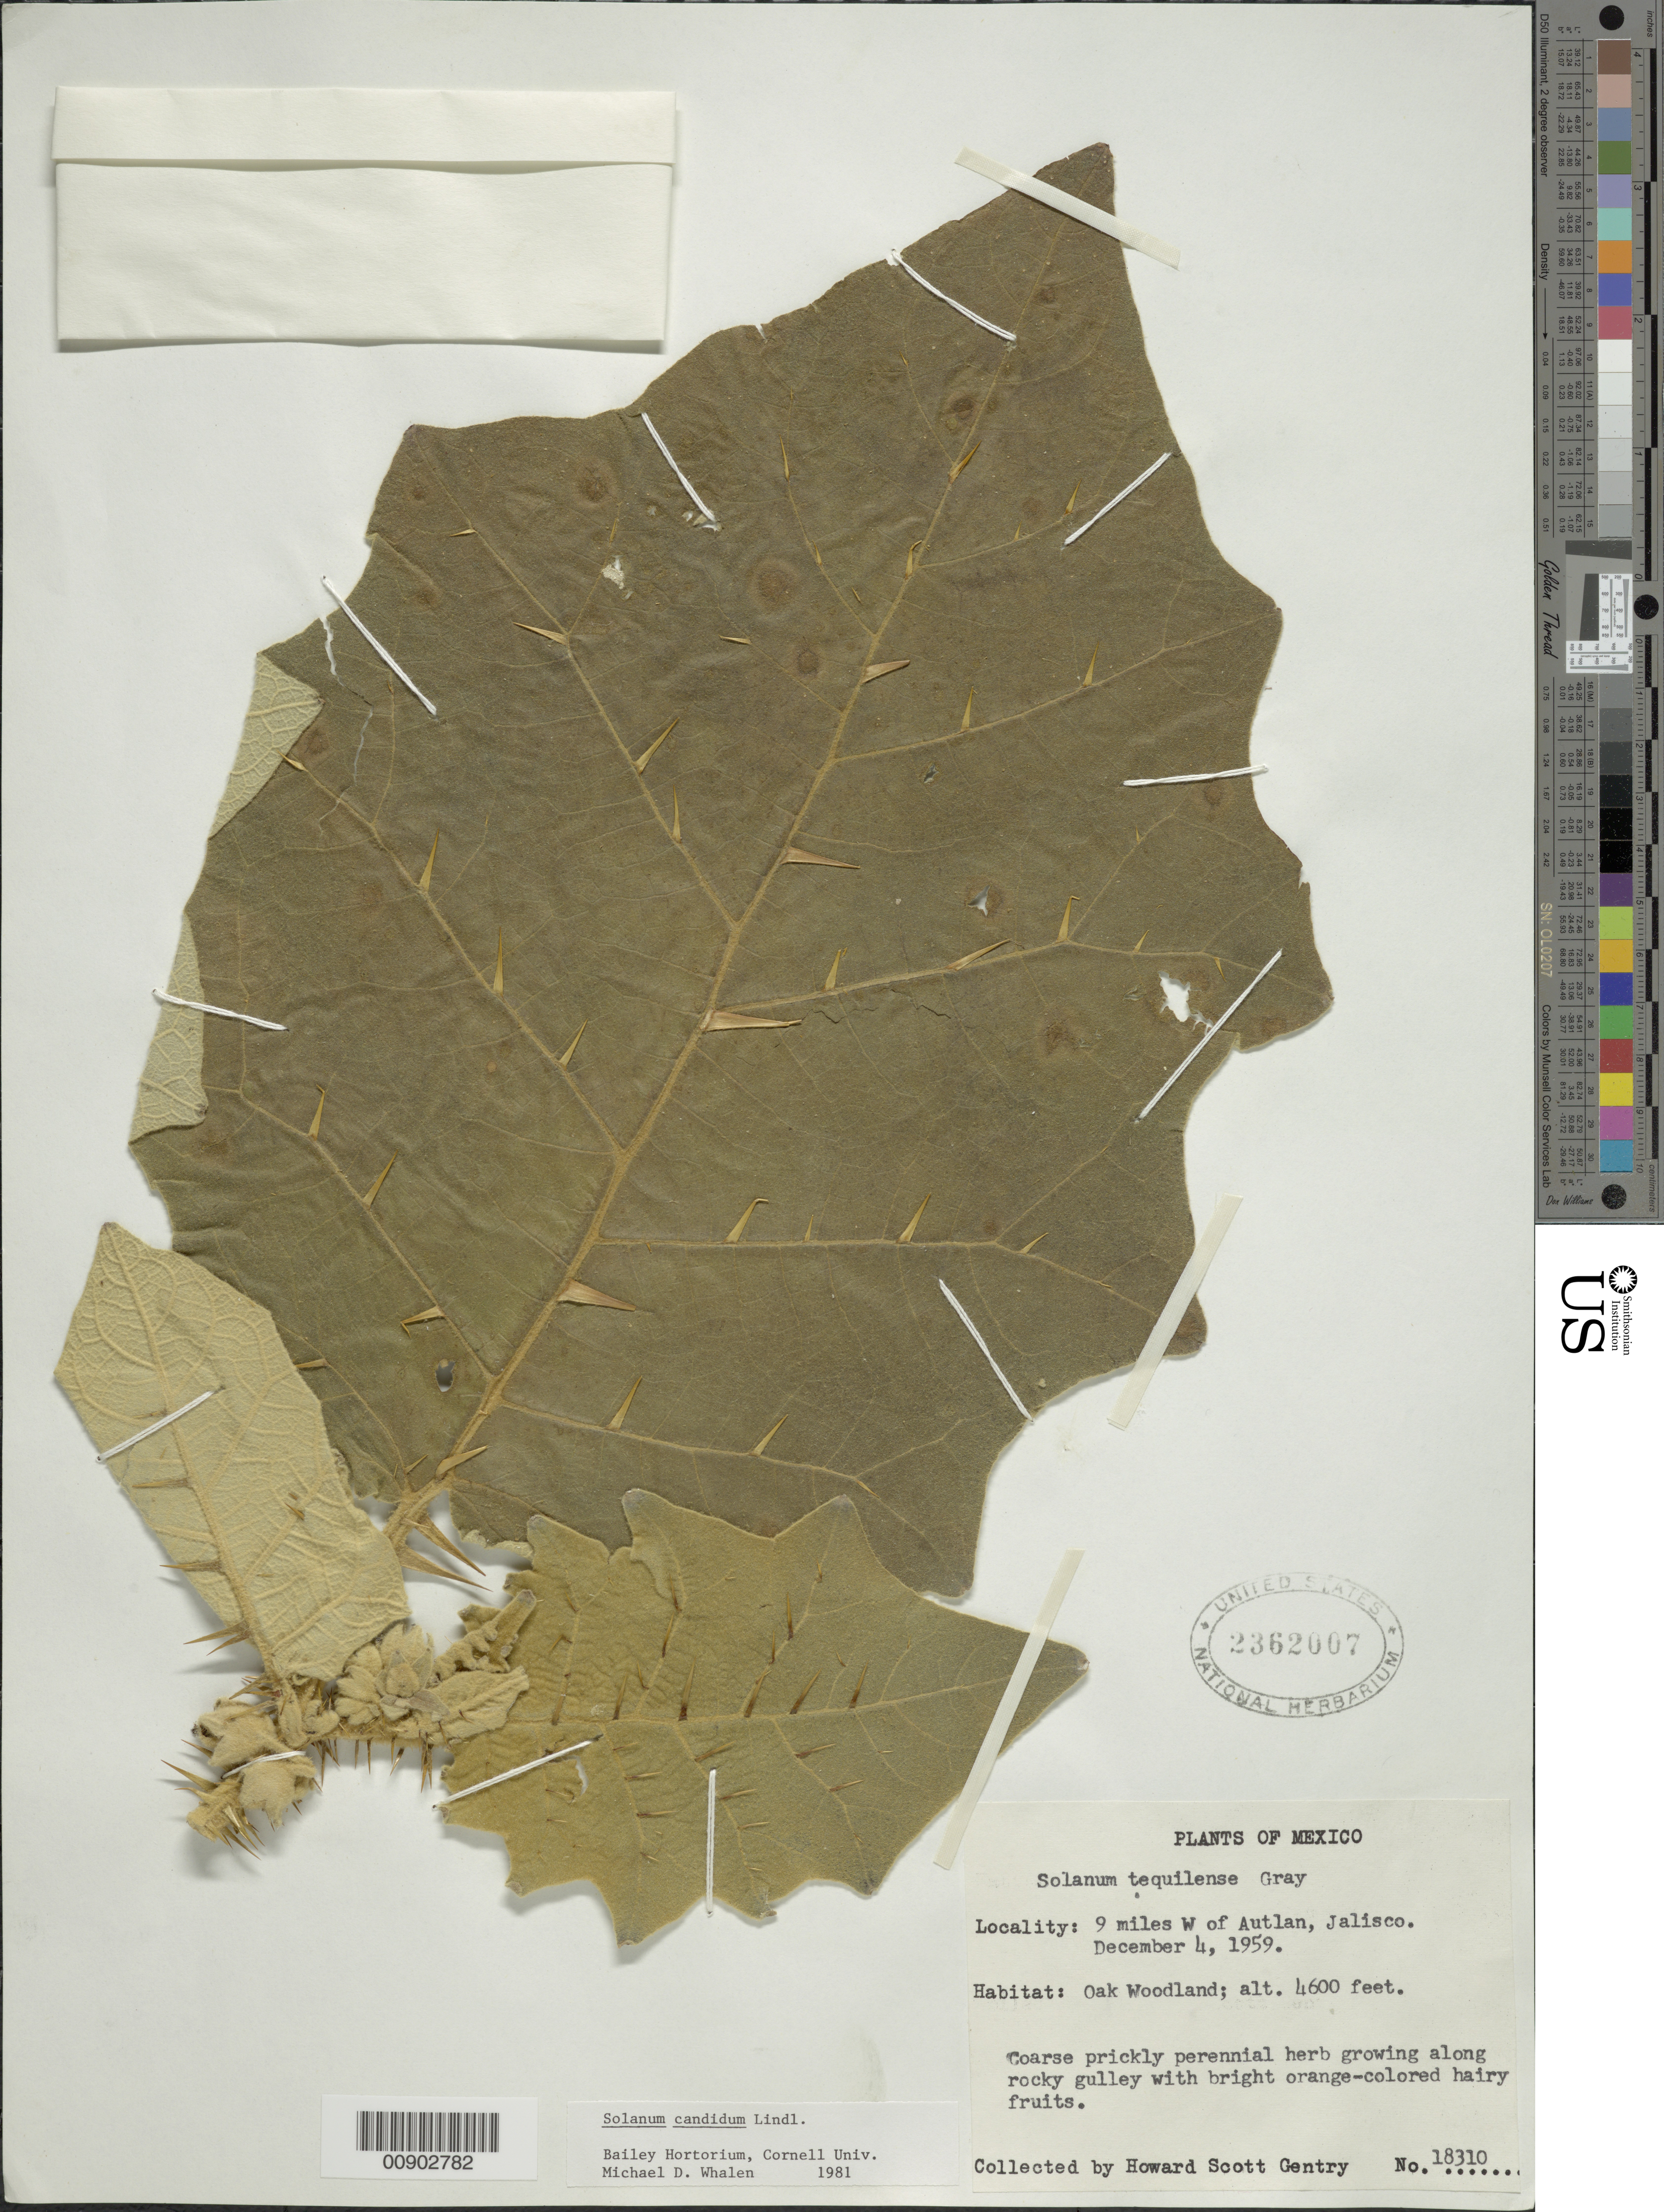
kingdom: Plantae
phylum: Tracheophyta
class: Magnoliopsida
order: Solanales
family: Solanaceae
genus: Solanum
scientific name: Solanum candidum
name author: Lindl.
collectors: H. S. Gentry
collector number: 18310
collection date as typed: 04 Dec 1959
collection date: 1959-12-04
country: Mexico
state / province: Jalisco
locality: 9 miles W of Autlán, Jalisco.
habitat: Oak Woodland.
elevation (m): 1402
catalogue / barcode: US 2362007